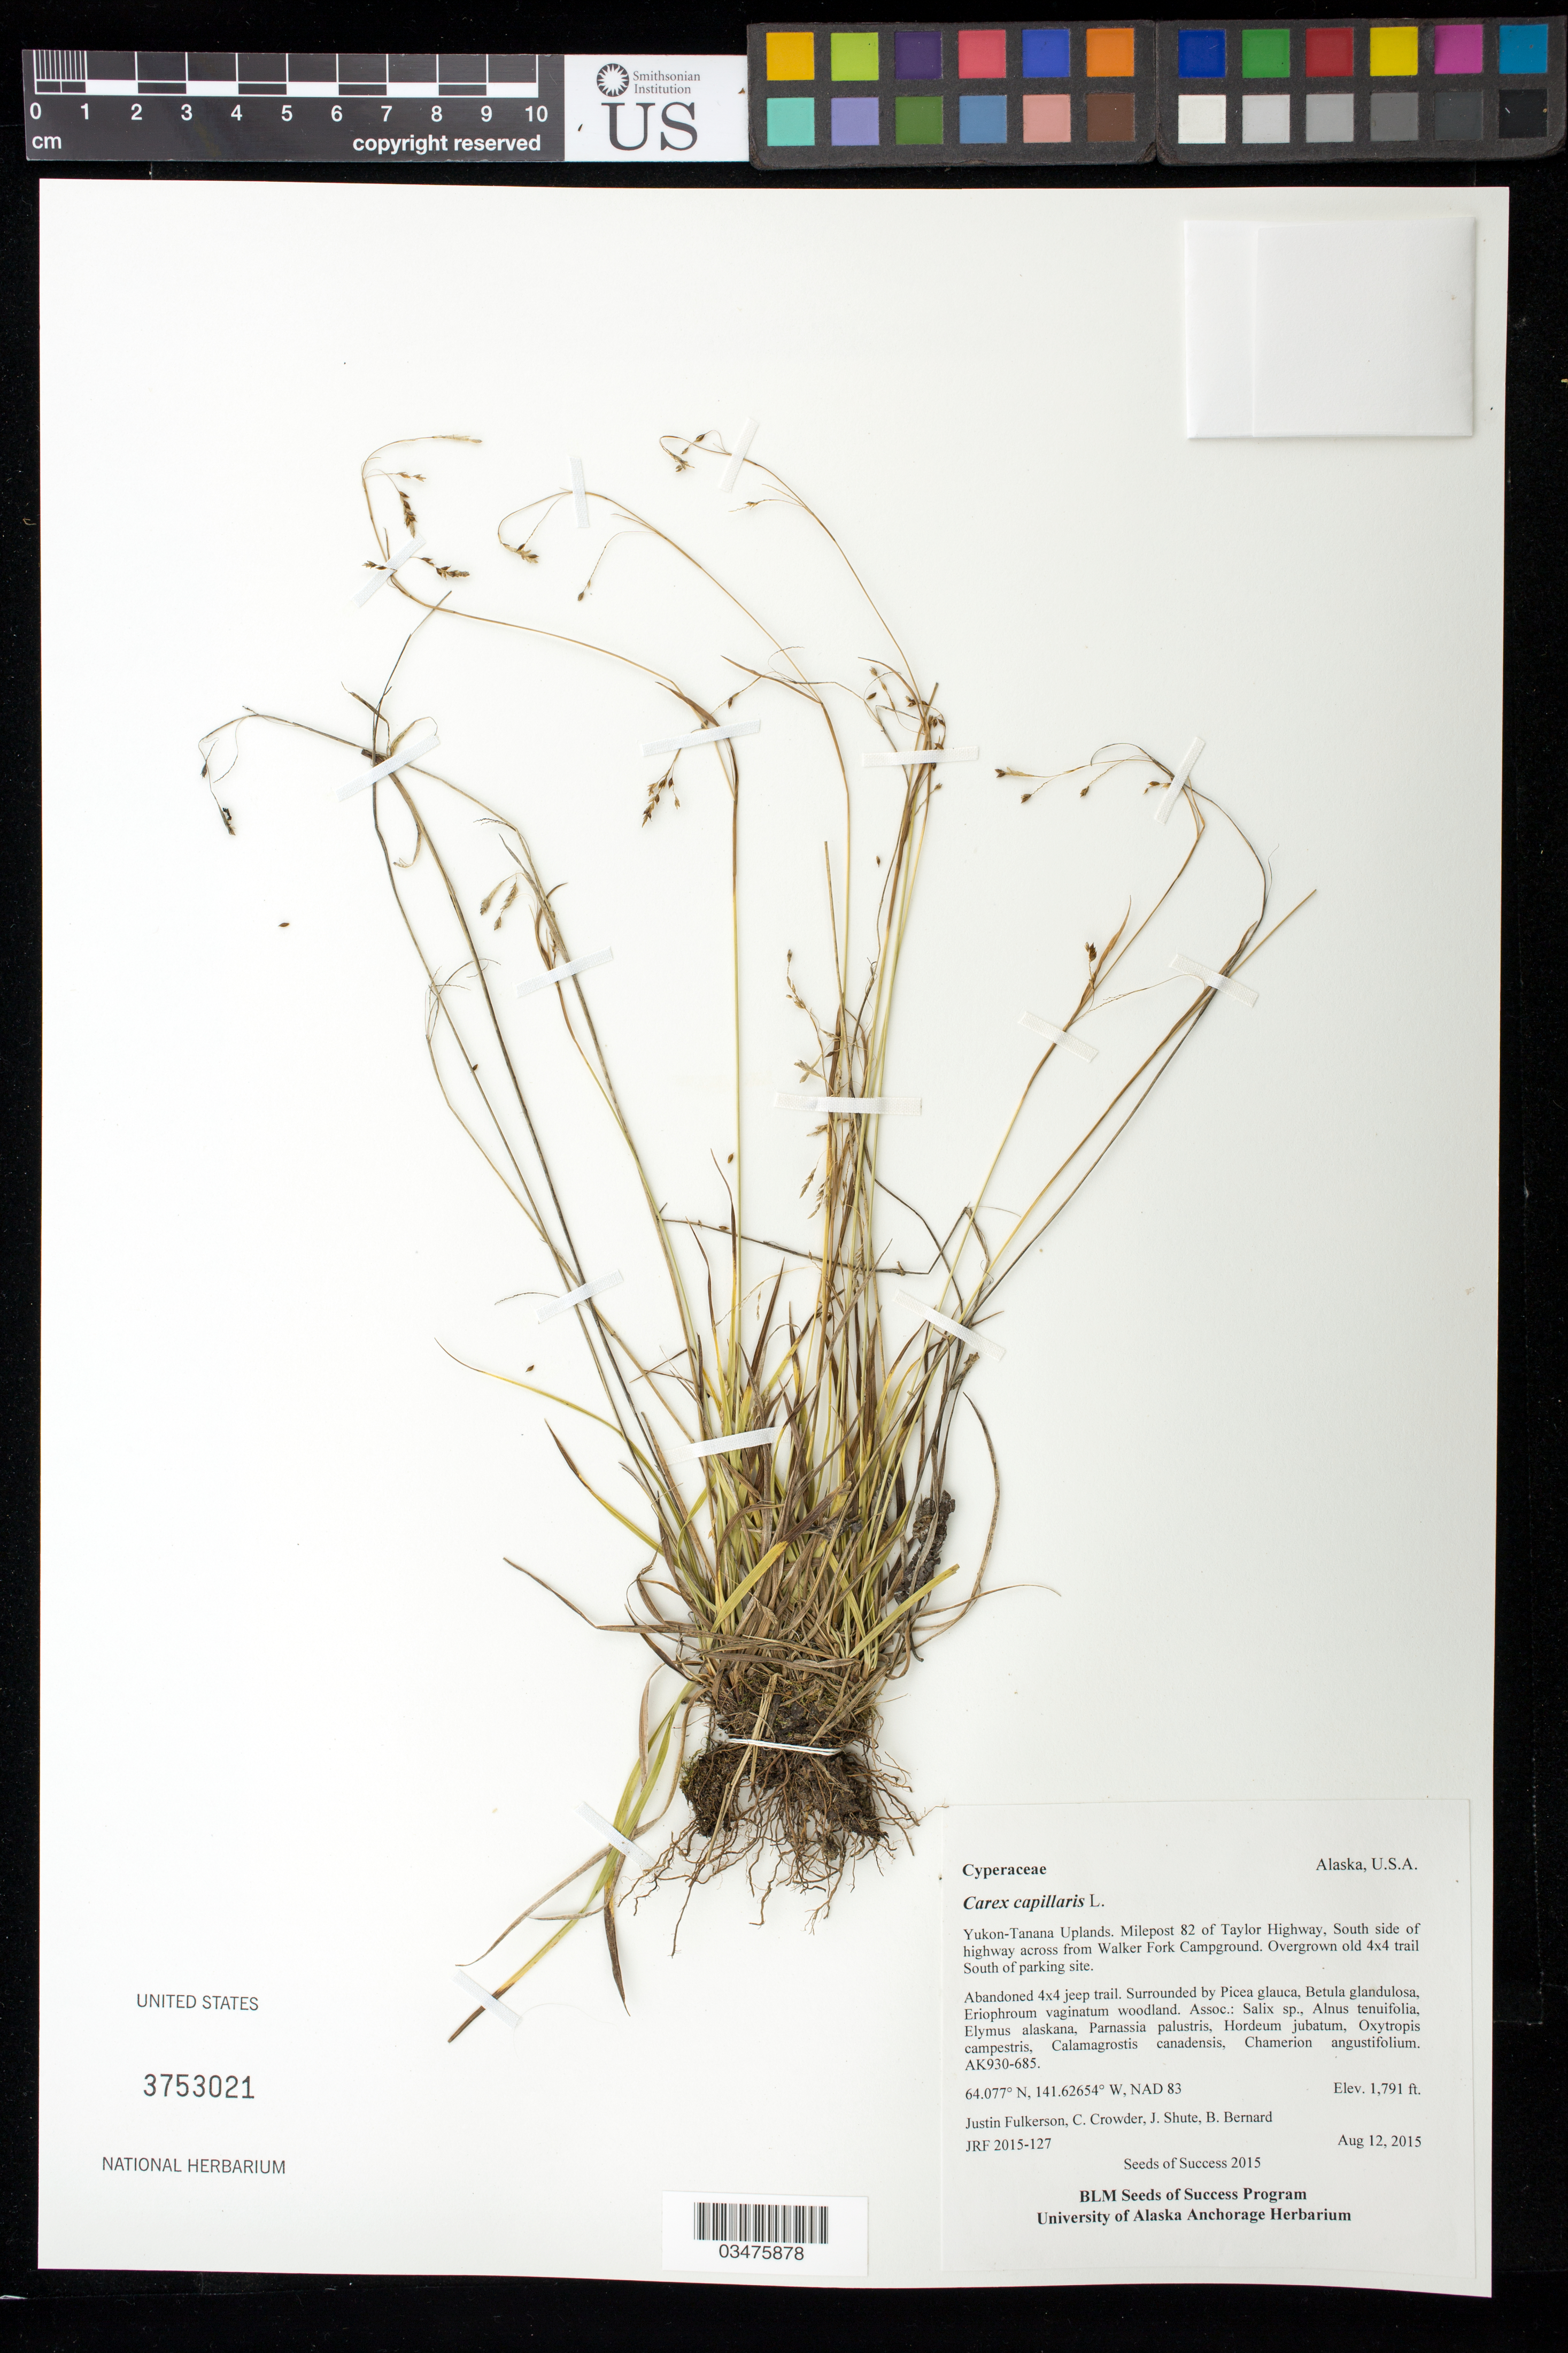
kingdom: Plantae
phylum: Tracheophyta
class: Liliopsida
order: Poales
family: Cyperaceae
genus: Carex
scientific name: Carex capillaris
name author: L.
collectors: J. Fulkerson, C. Crowder, J. Shute & B. Bernard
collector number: AK930-685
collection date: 2015-08-12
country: United States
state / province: Alaska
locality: Yukon-Tanana Uplands. Milepost 82 of Taylor Hwy, south side of Hwy across from Walker Fork Campground.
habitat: Abandoned 4X4 jeep trail surrounded by Picea glauca-Betula glandulosa-Eriophorum vaginatum woodland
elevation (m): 546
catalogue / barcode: US 3753021